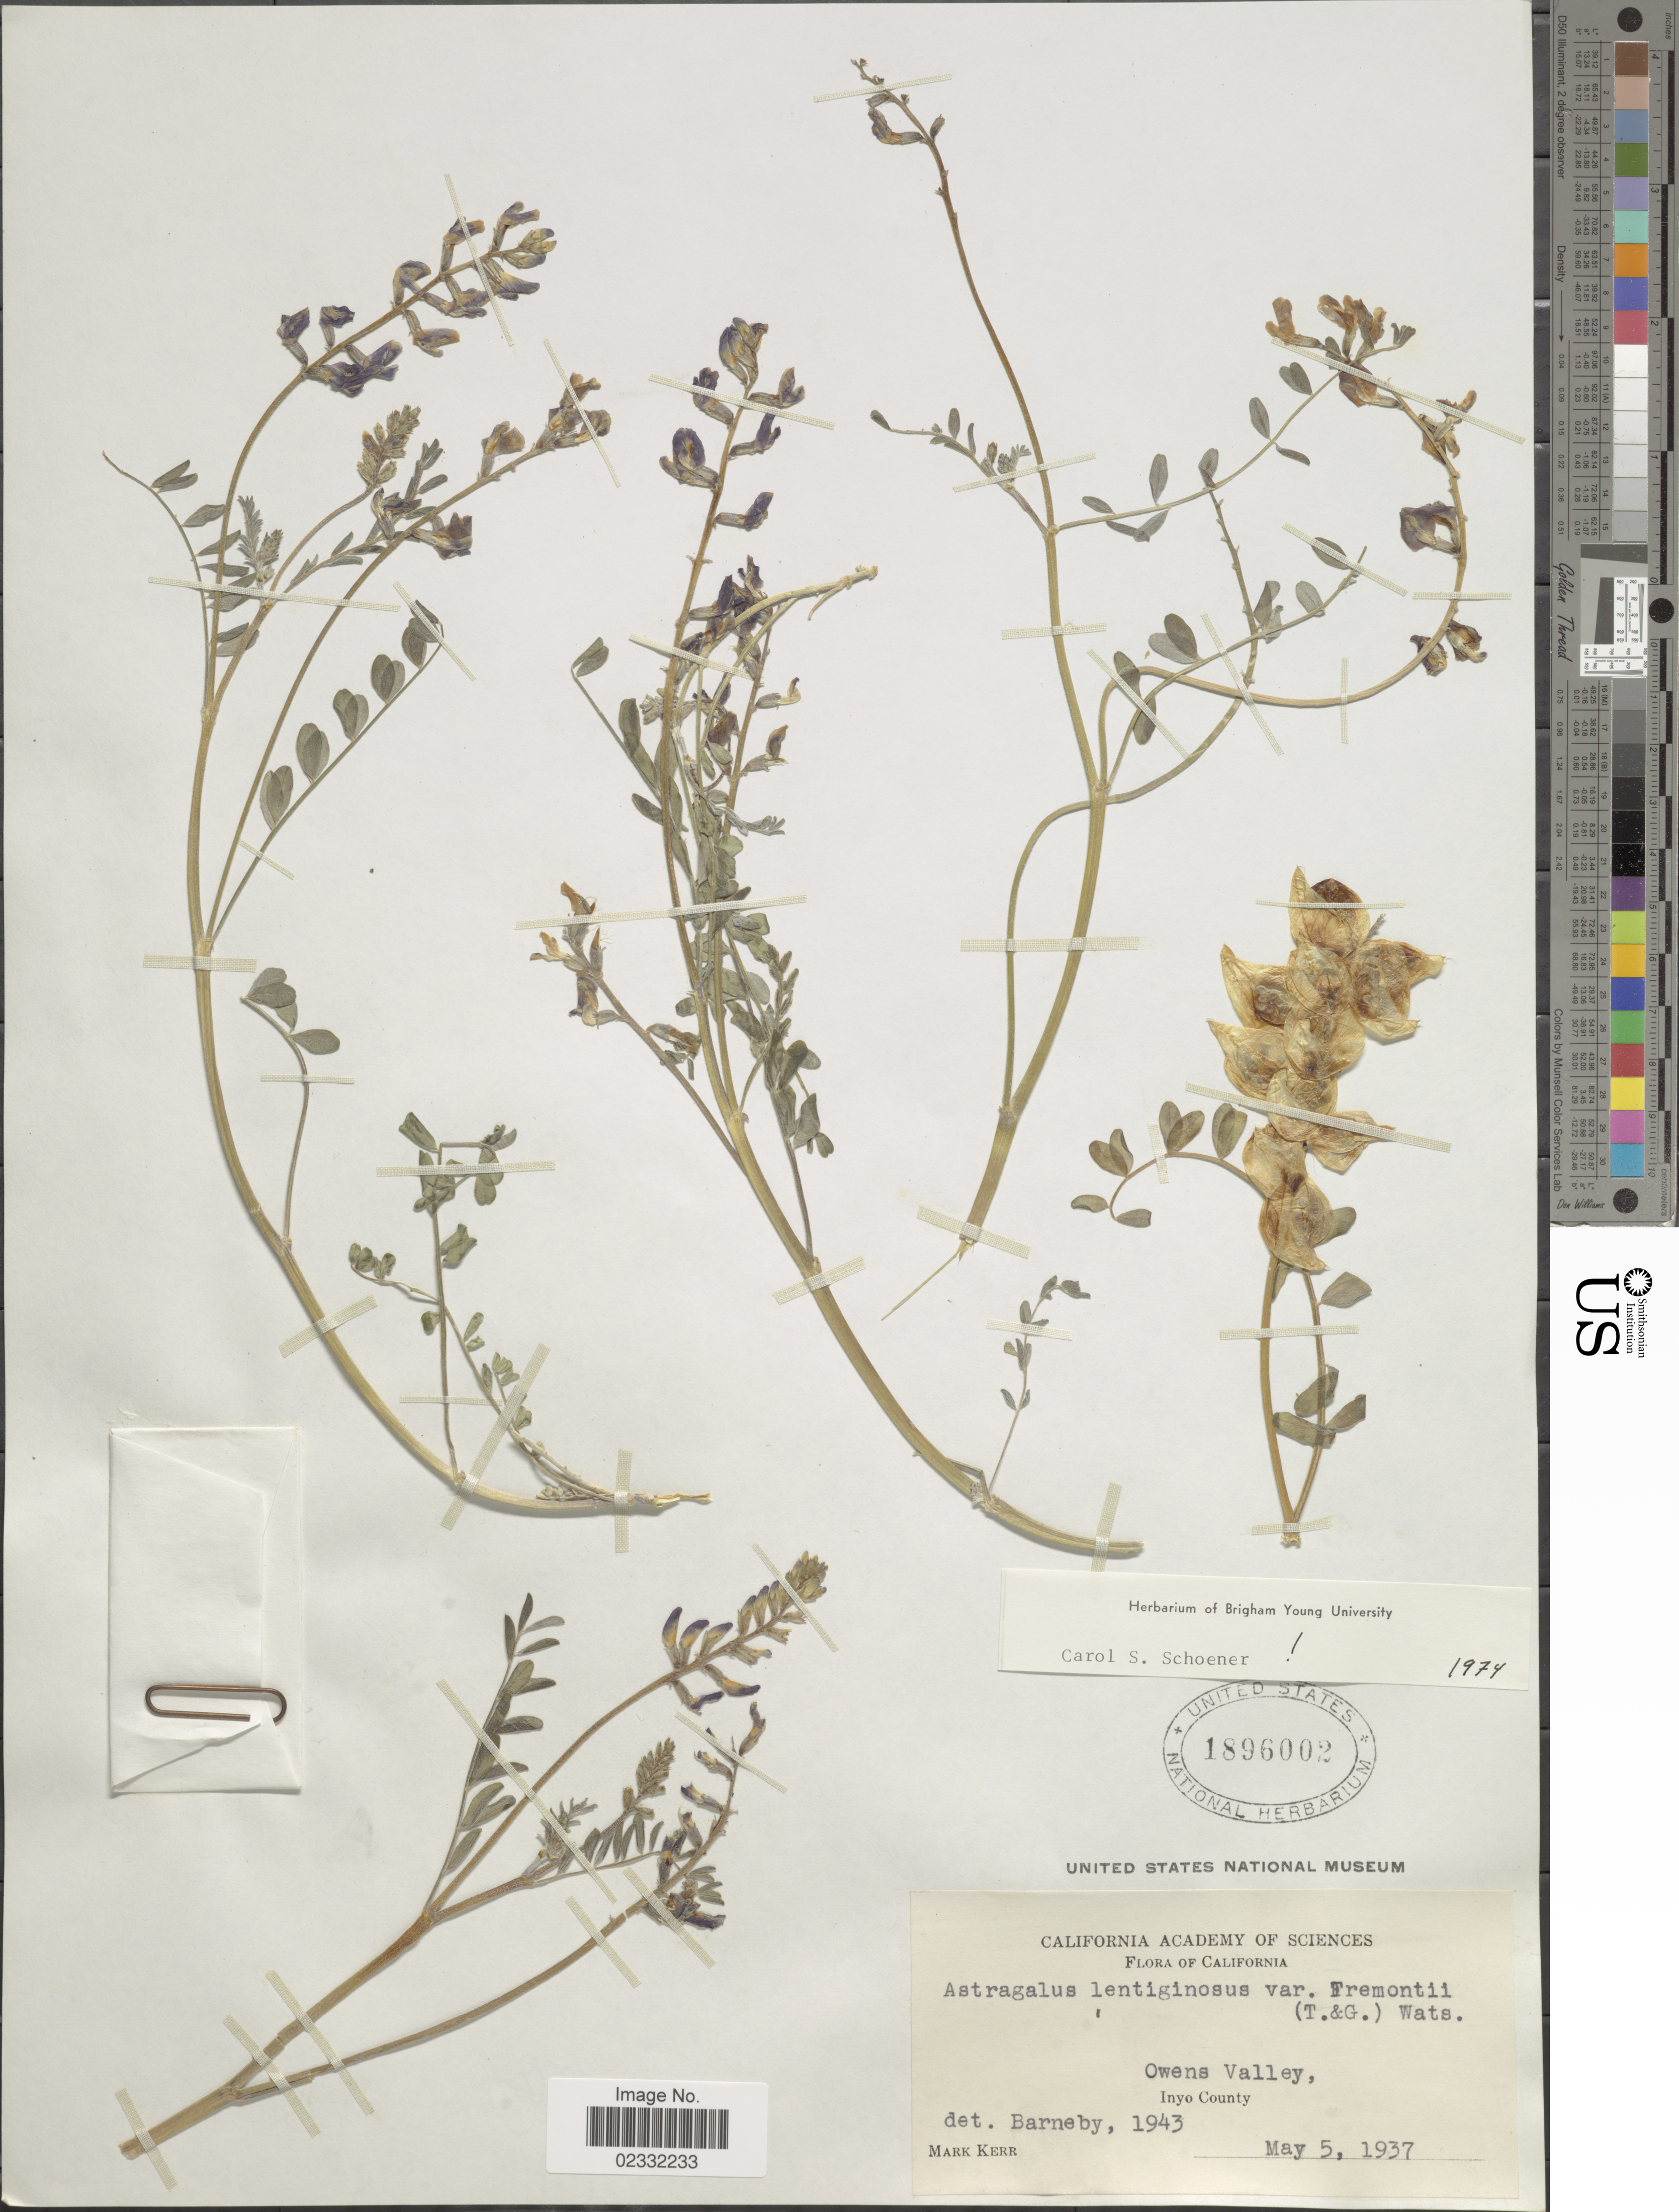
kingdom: Plantae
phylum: Tracheophyta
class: Magnoliopsida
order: Fabales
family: Fabaceae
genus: Astragalus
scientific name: Astragalus lentiginosus var. fremontii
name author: (A. Gray ex Torr.) S. Watson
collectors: M. Kerr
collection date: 1937-05-05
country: United States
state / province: California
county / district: Inyo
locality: Owens Valley, Inyo County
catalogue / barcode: US 1896002